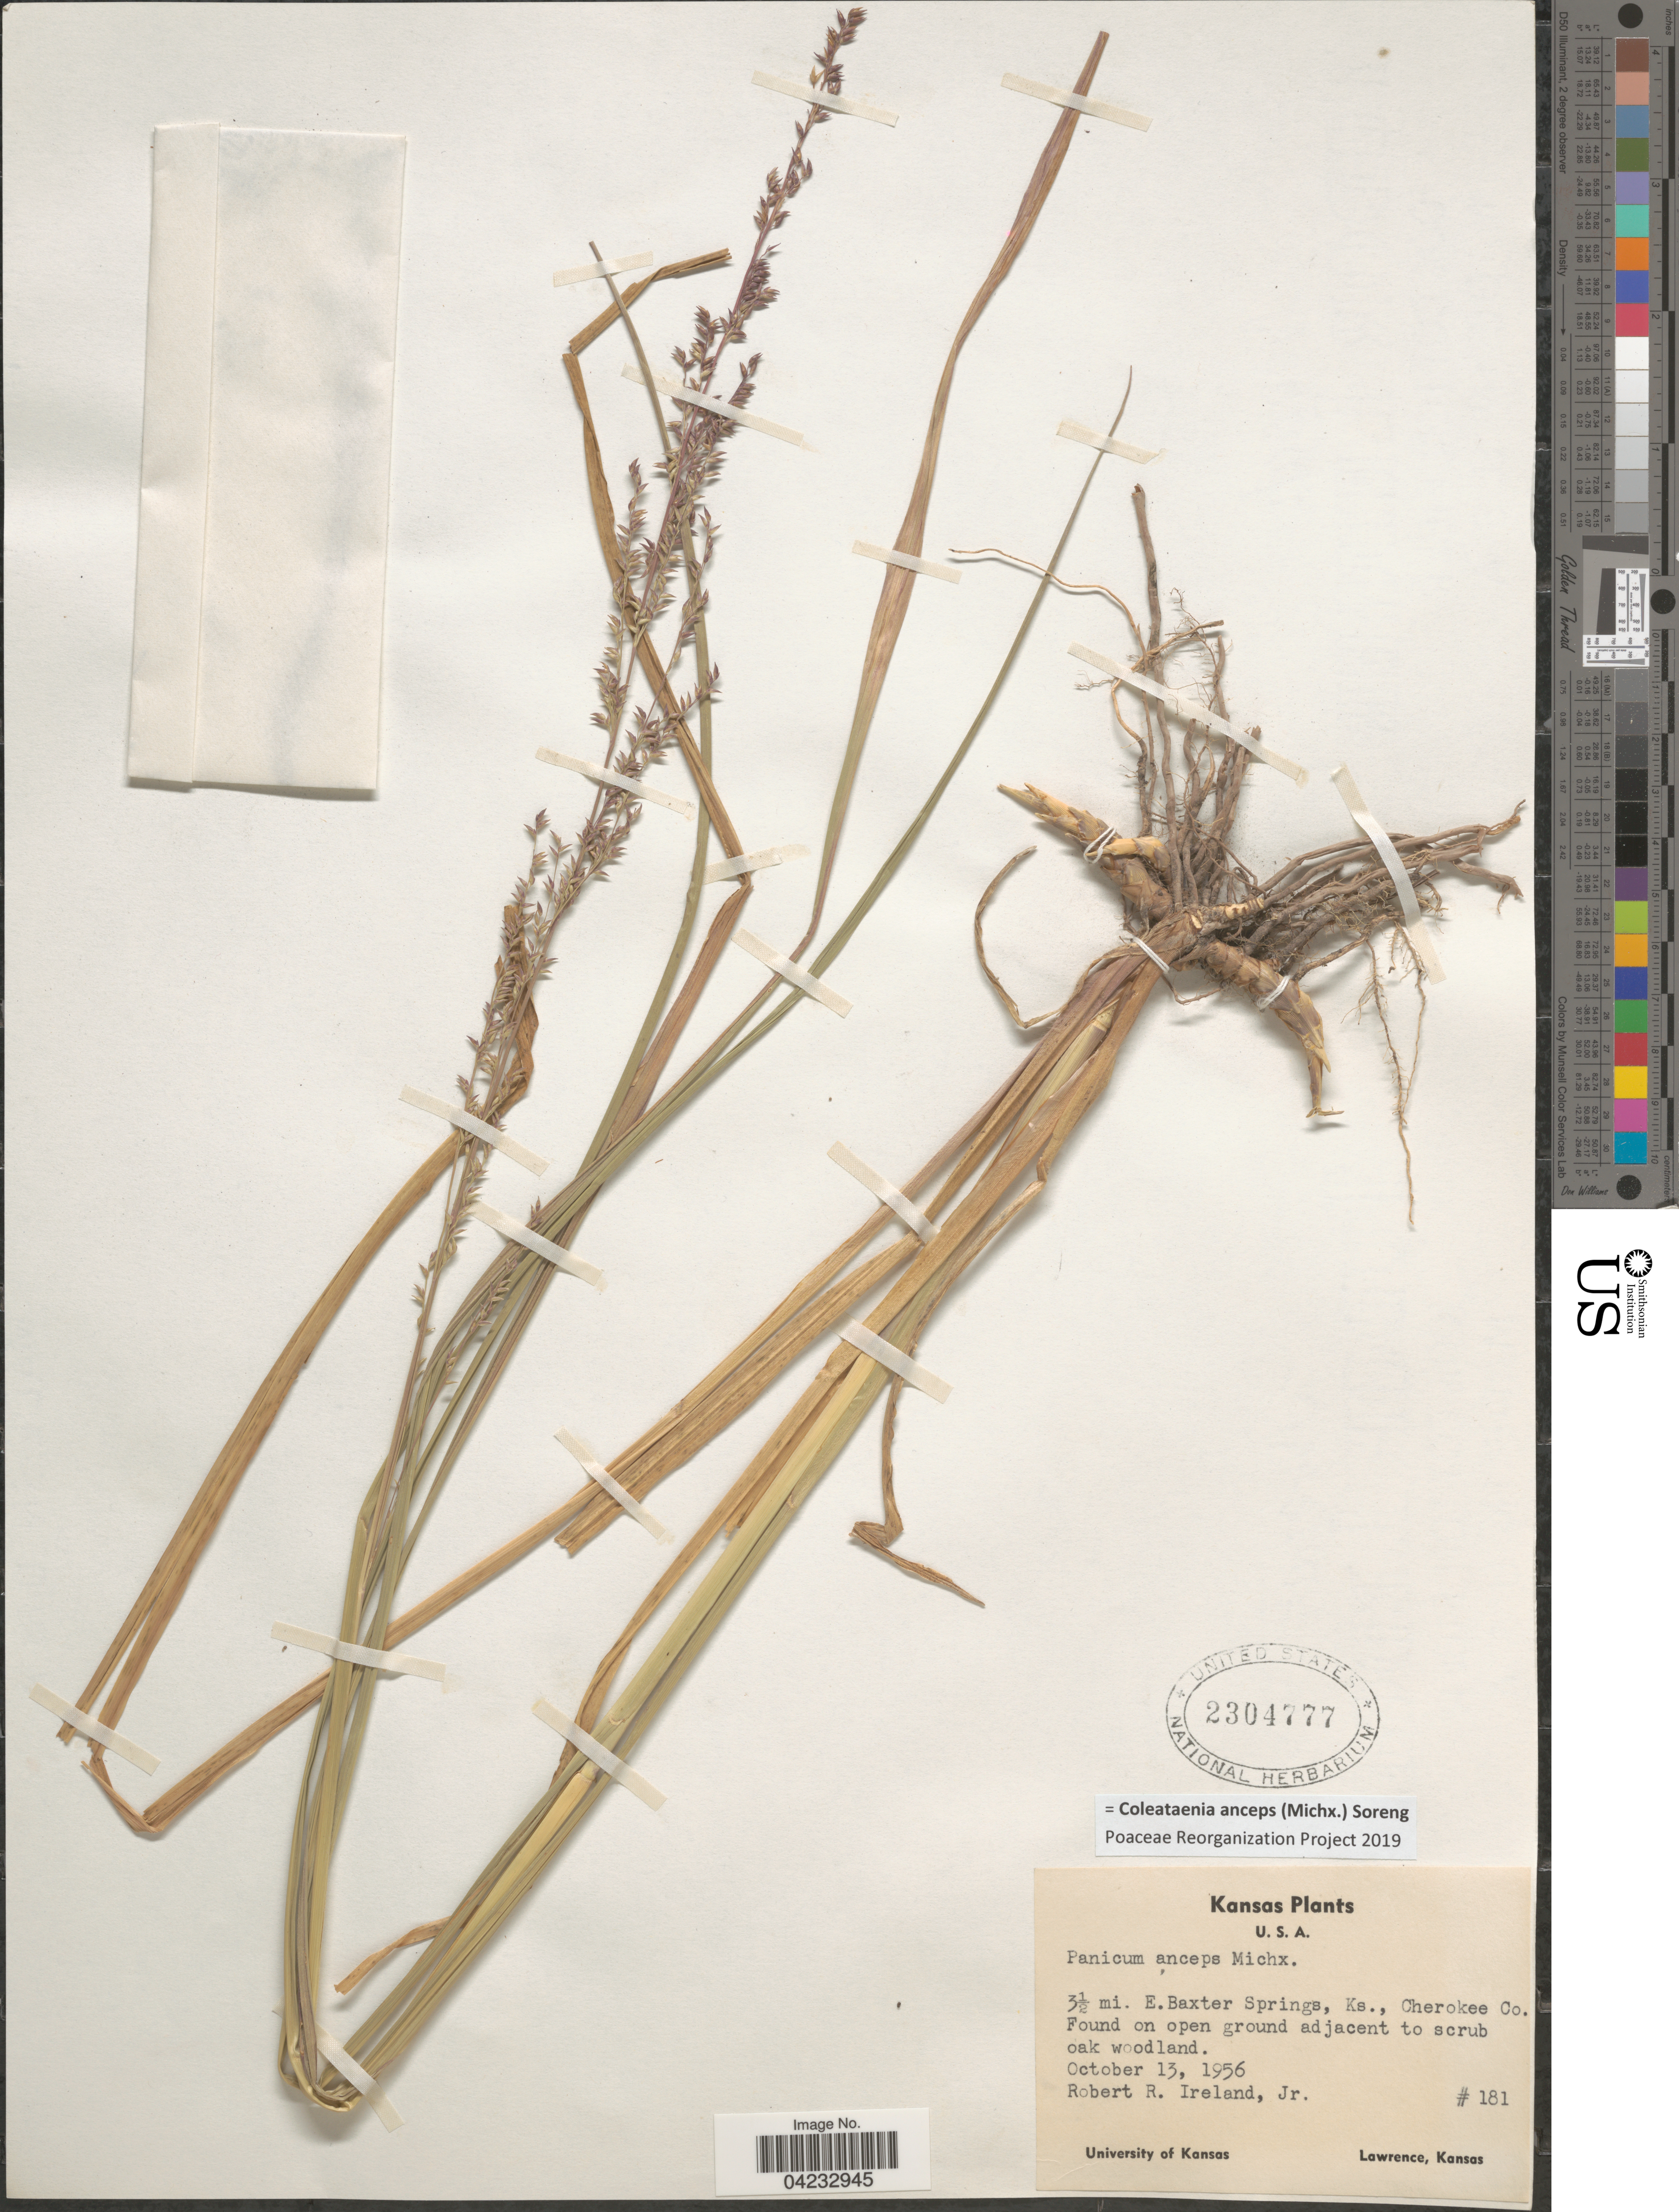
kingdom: Plantae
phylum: Tracheophyta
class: Liliopsida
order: Poales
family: Poaceae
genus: Coleataenia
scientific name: Coleataenia anceps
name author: (Michx.) Soreng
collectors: R. Ireland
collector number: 181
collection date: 1956-10-13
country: United States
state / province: Kansas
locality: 3½ mi. E.Baxter Springs, Cherokee Co.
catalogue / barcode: US 2304777